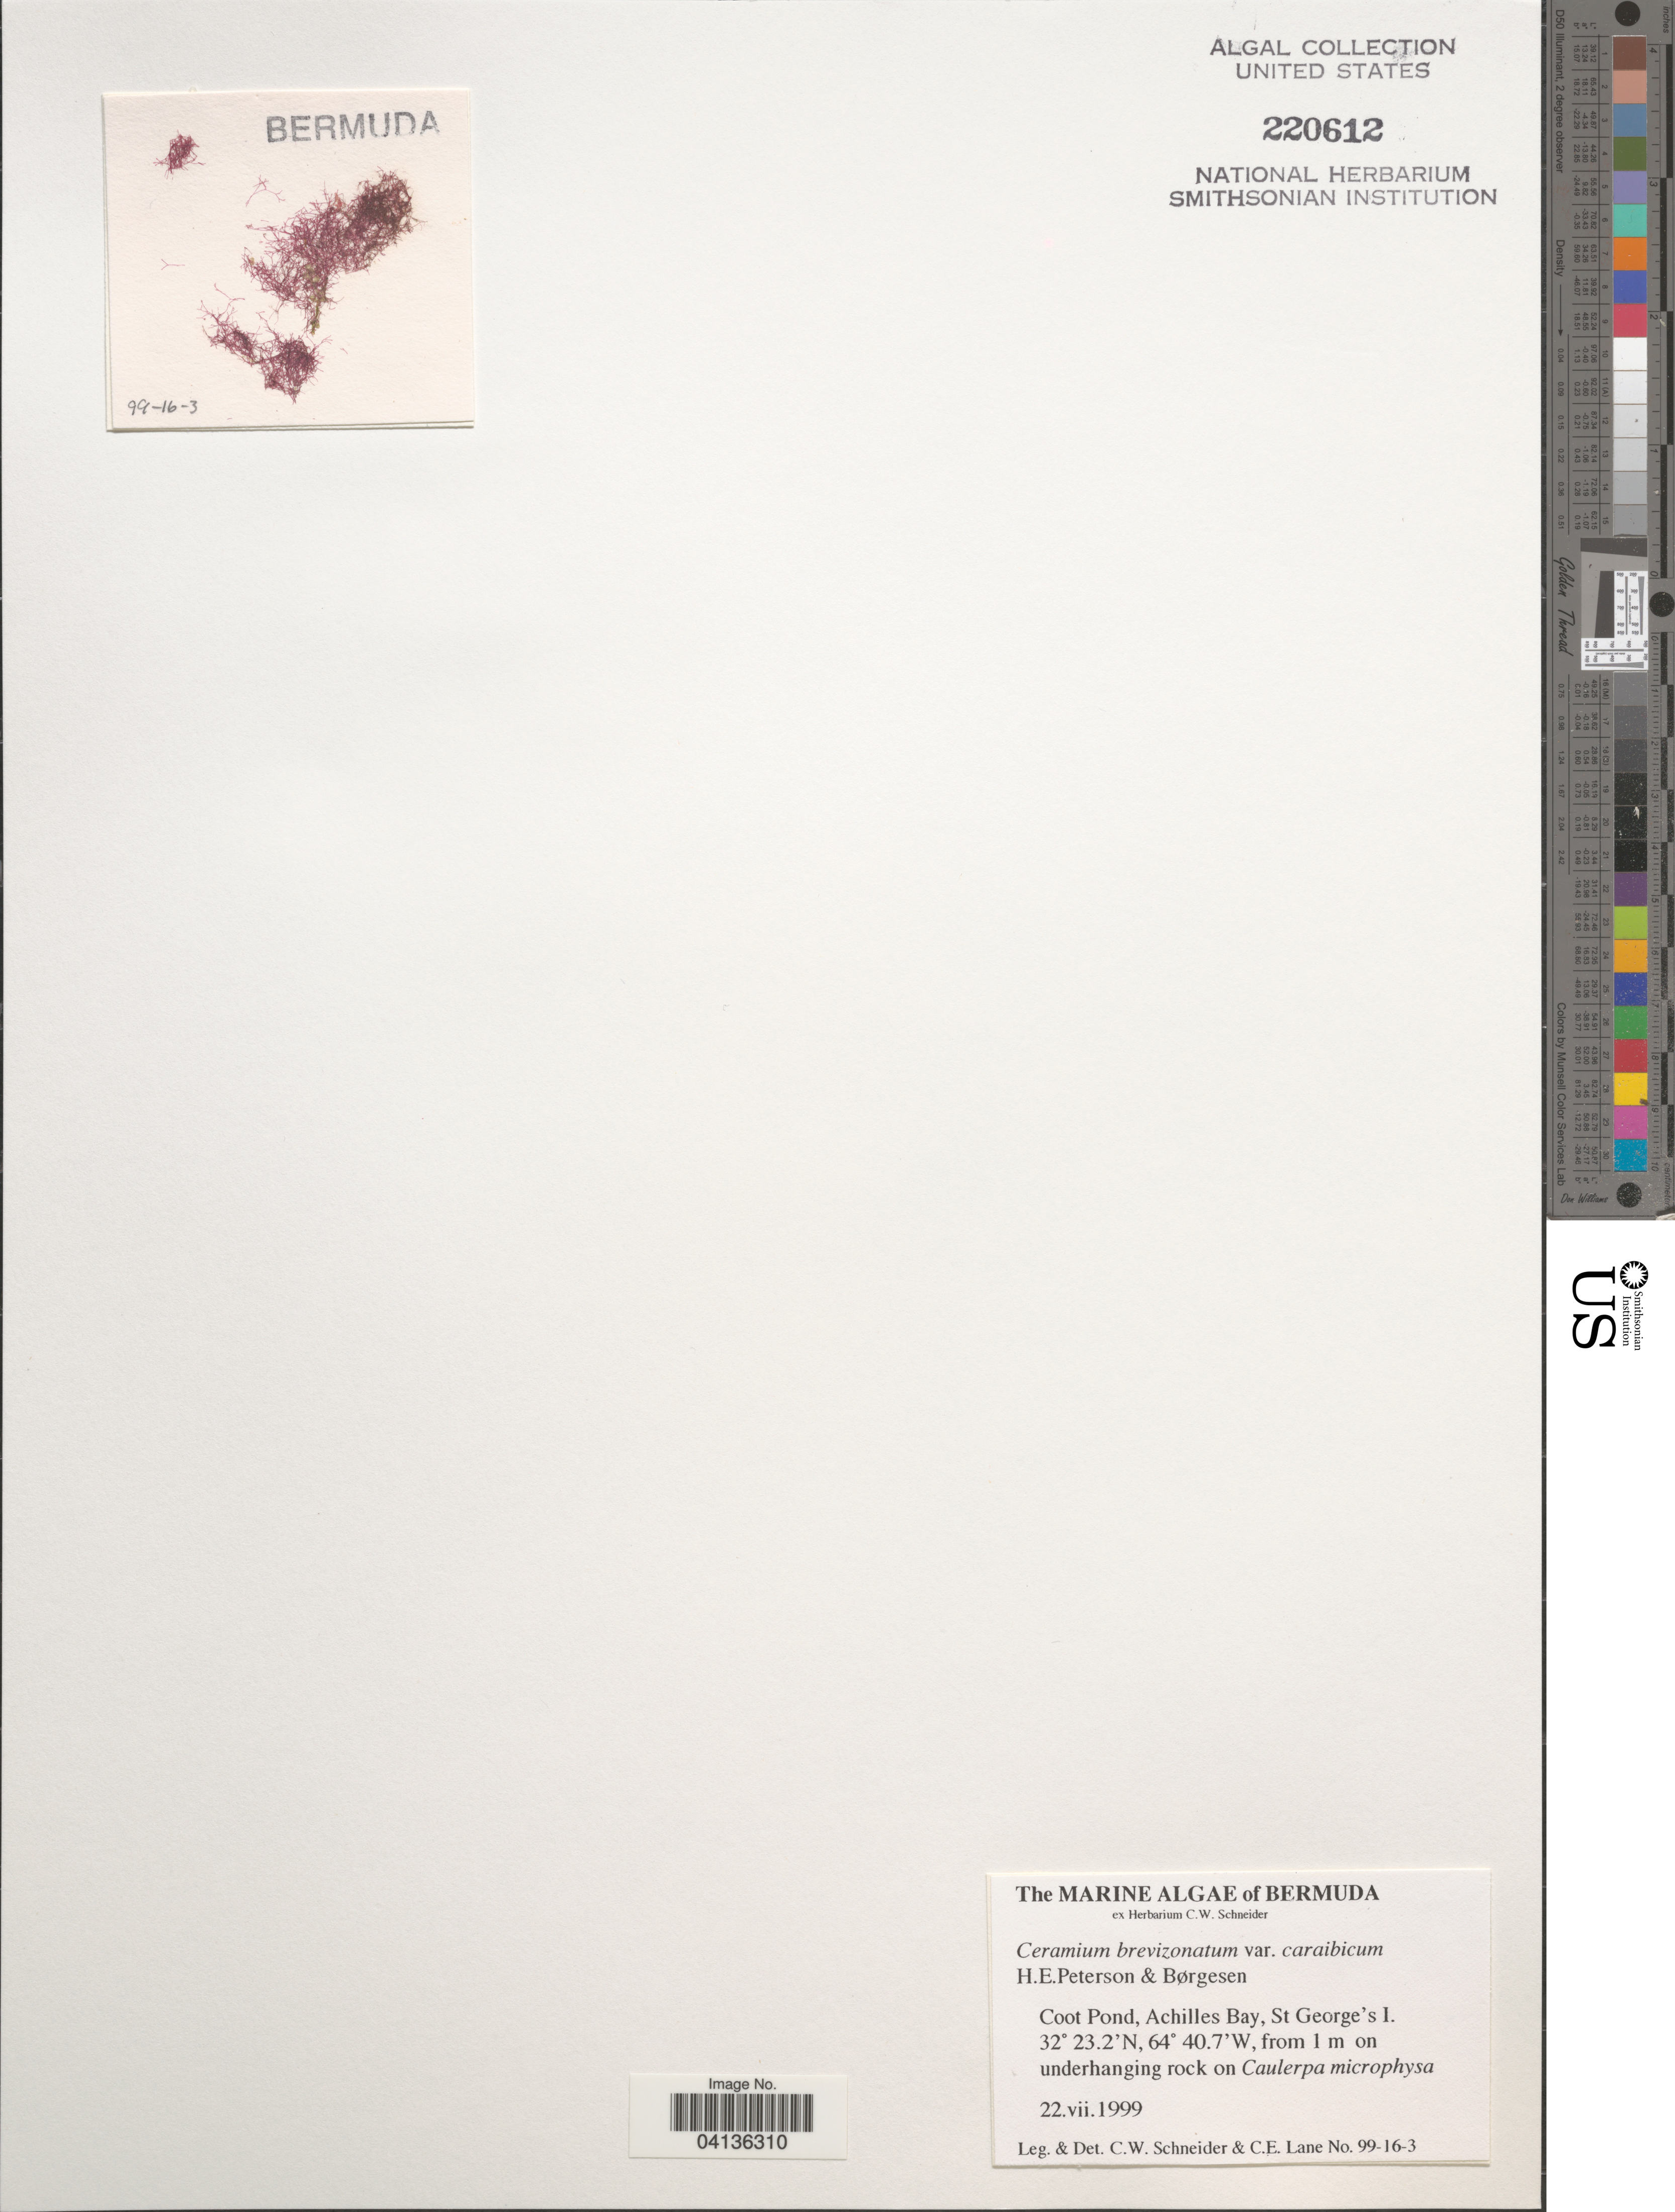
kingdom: Plantae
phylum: Rhodophyta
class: Florideophyceae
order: Ceramiales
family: Ceramiaceae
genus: Ceramium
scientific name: Ceramium brevizonatum var. caraibicum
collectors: C. W.Schneider & C. E. Lane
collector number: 99-16-3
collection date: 1999-07-22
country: Bermuda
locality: Coot Pond, Achilles Bay, St George's I.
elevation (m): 1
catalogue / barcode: US 220612